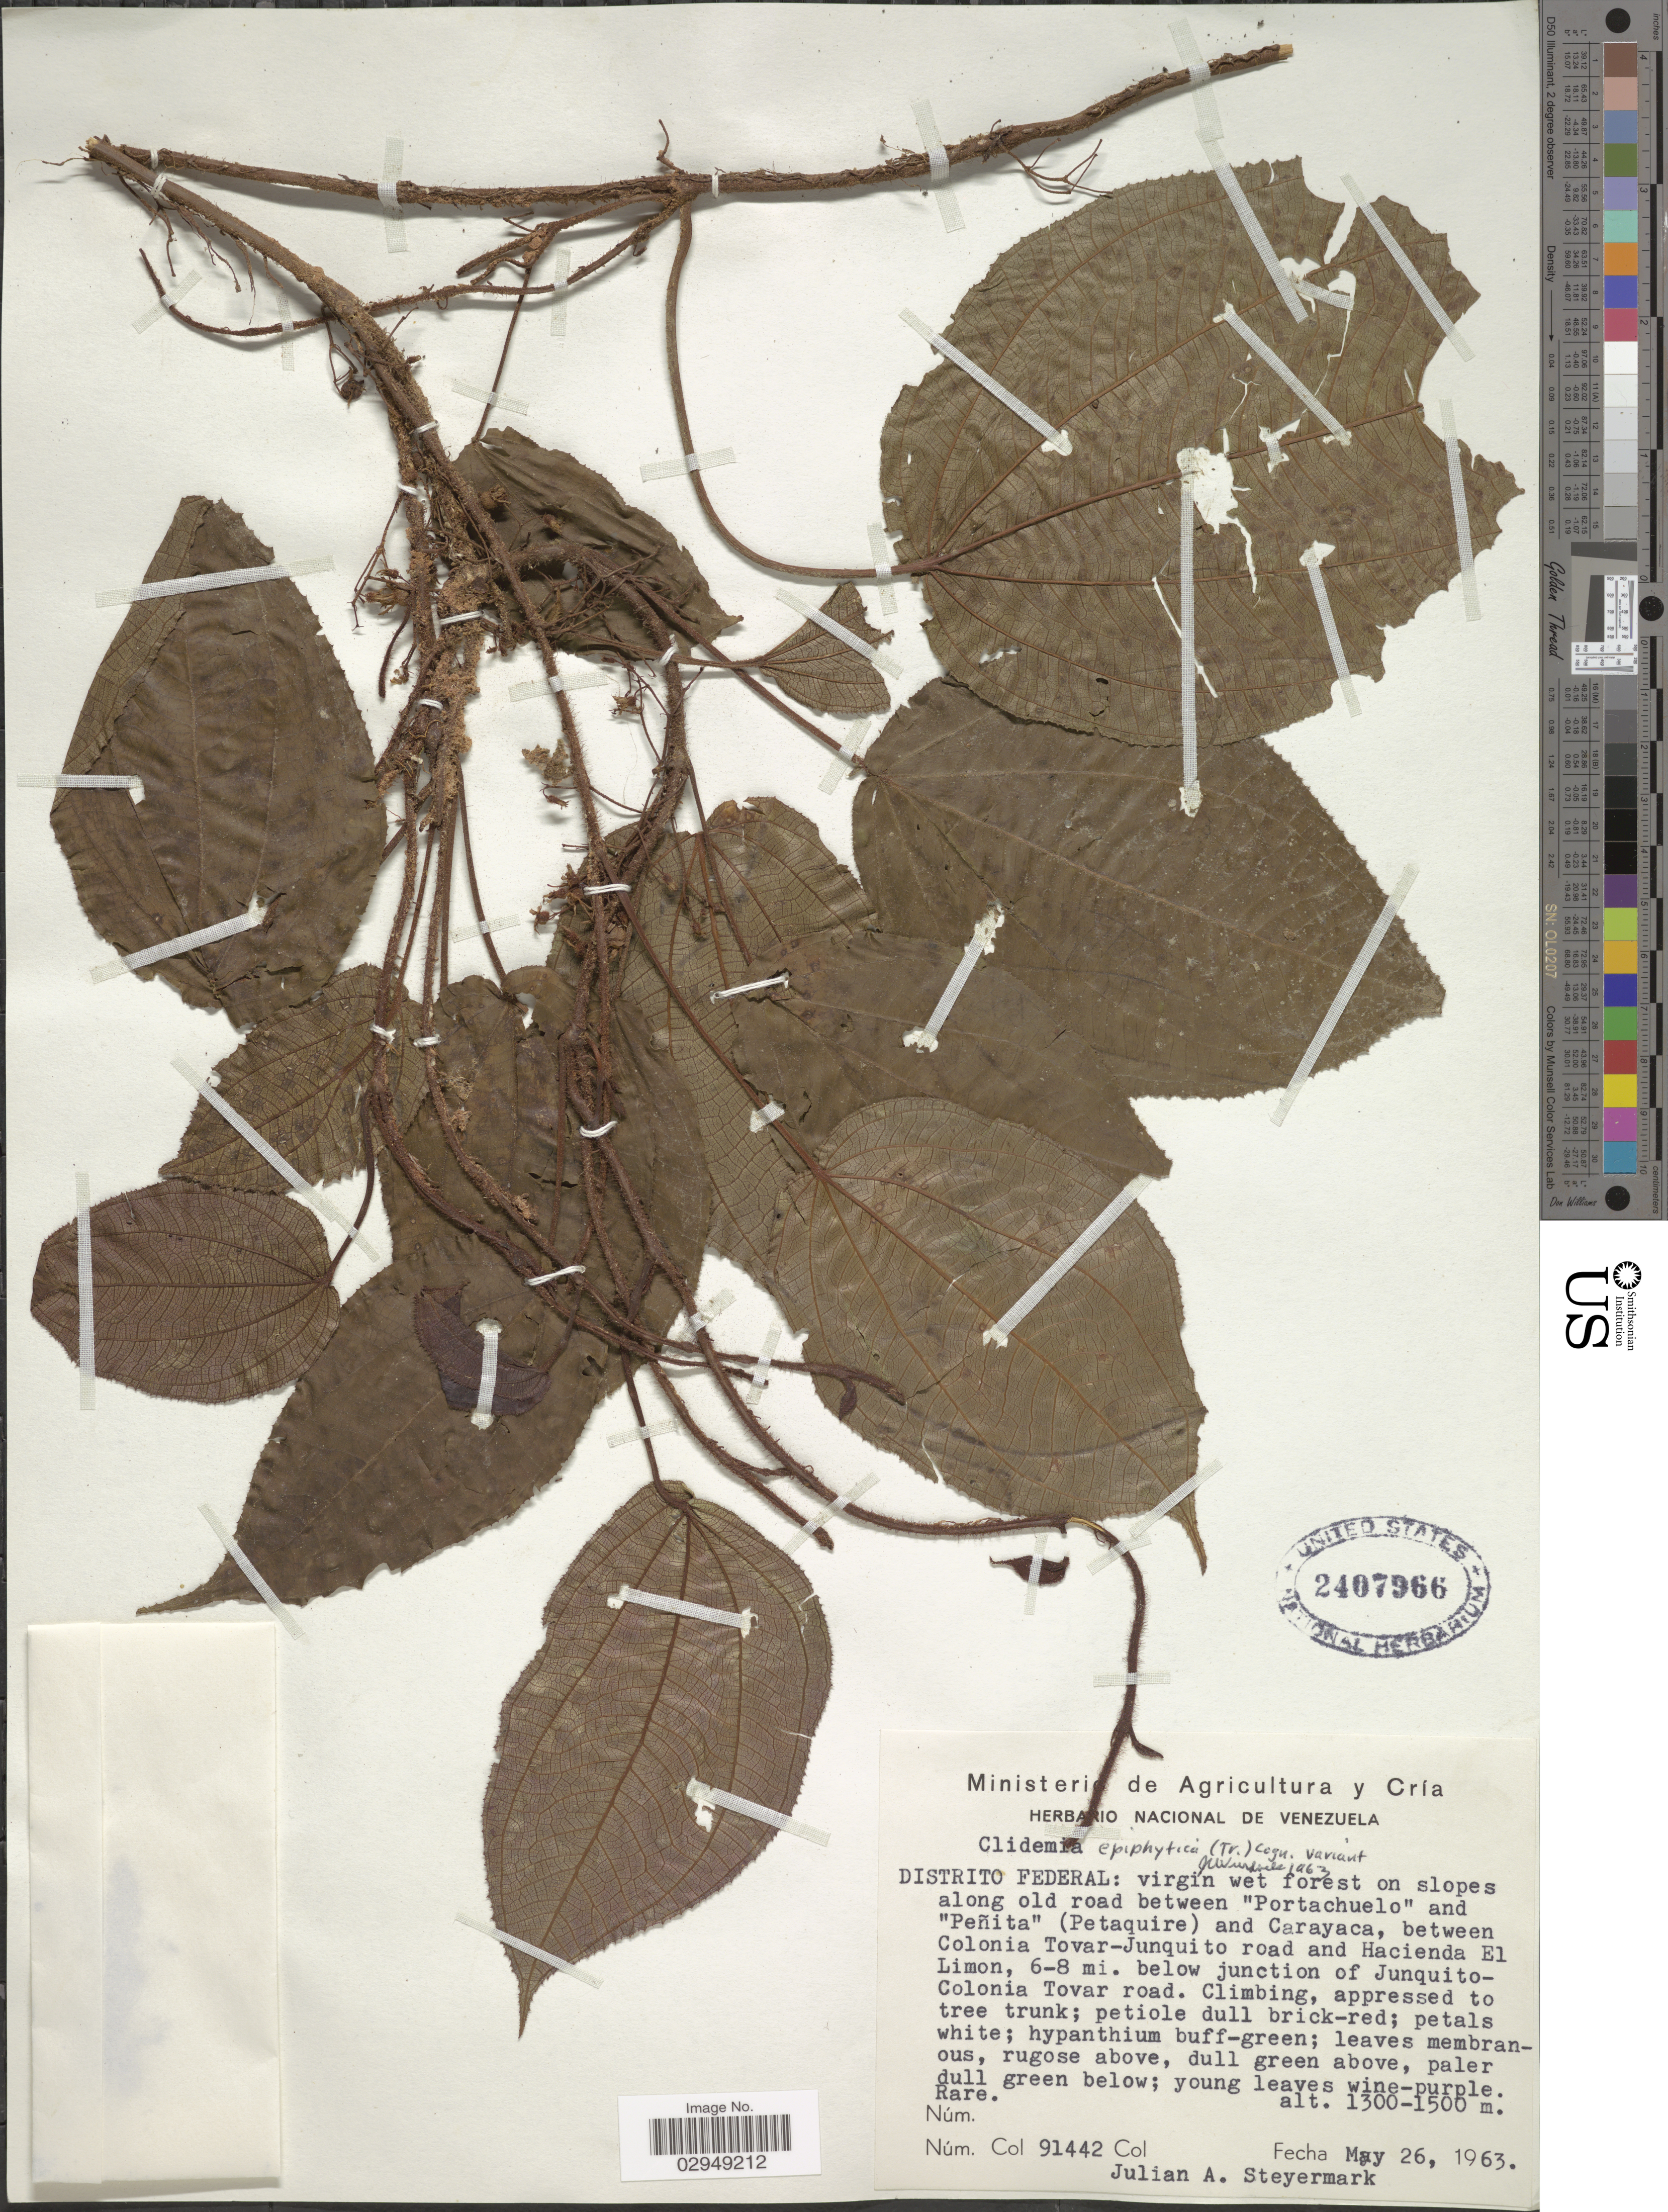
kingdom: Plantae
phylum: Tracheophyta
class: Magnoliopsida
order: Myrtales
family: Melastomataceae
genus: Clidemia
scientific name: Clidemia epiphytica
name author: (Triana) Cogn.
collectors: J. Steyermark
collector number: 91442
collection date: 1963-05-26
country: Venezuela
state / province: Distrito Federal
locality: Distrito Federal, virgin wet forest on slopes along old road between "Portachuelo"and "Peñita" (Petaquire) and Carayaca, between Colonia Tovar-Junquito road and Hacienda El Limon, 6-8 mi. below junction of Junquito-Colonia Tovar road.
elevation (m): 1300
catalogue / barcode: US 2407966